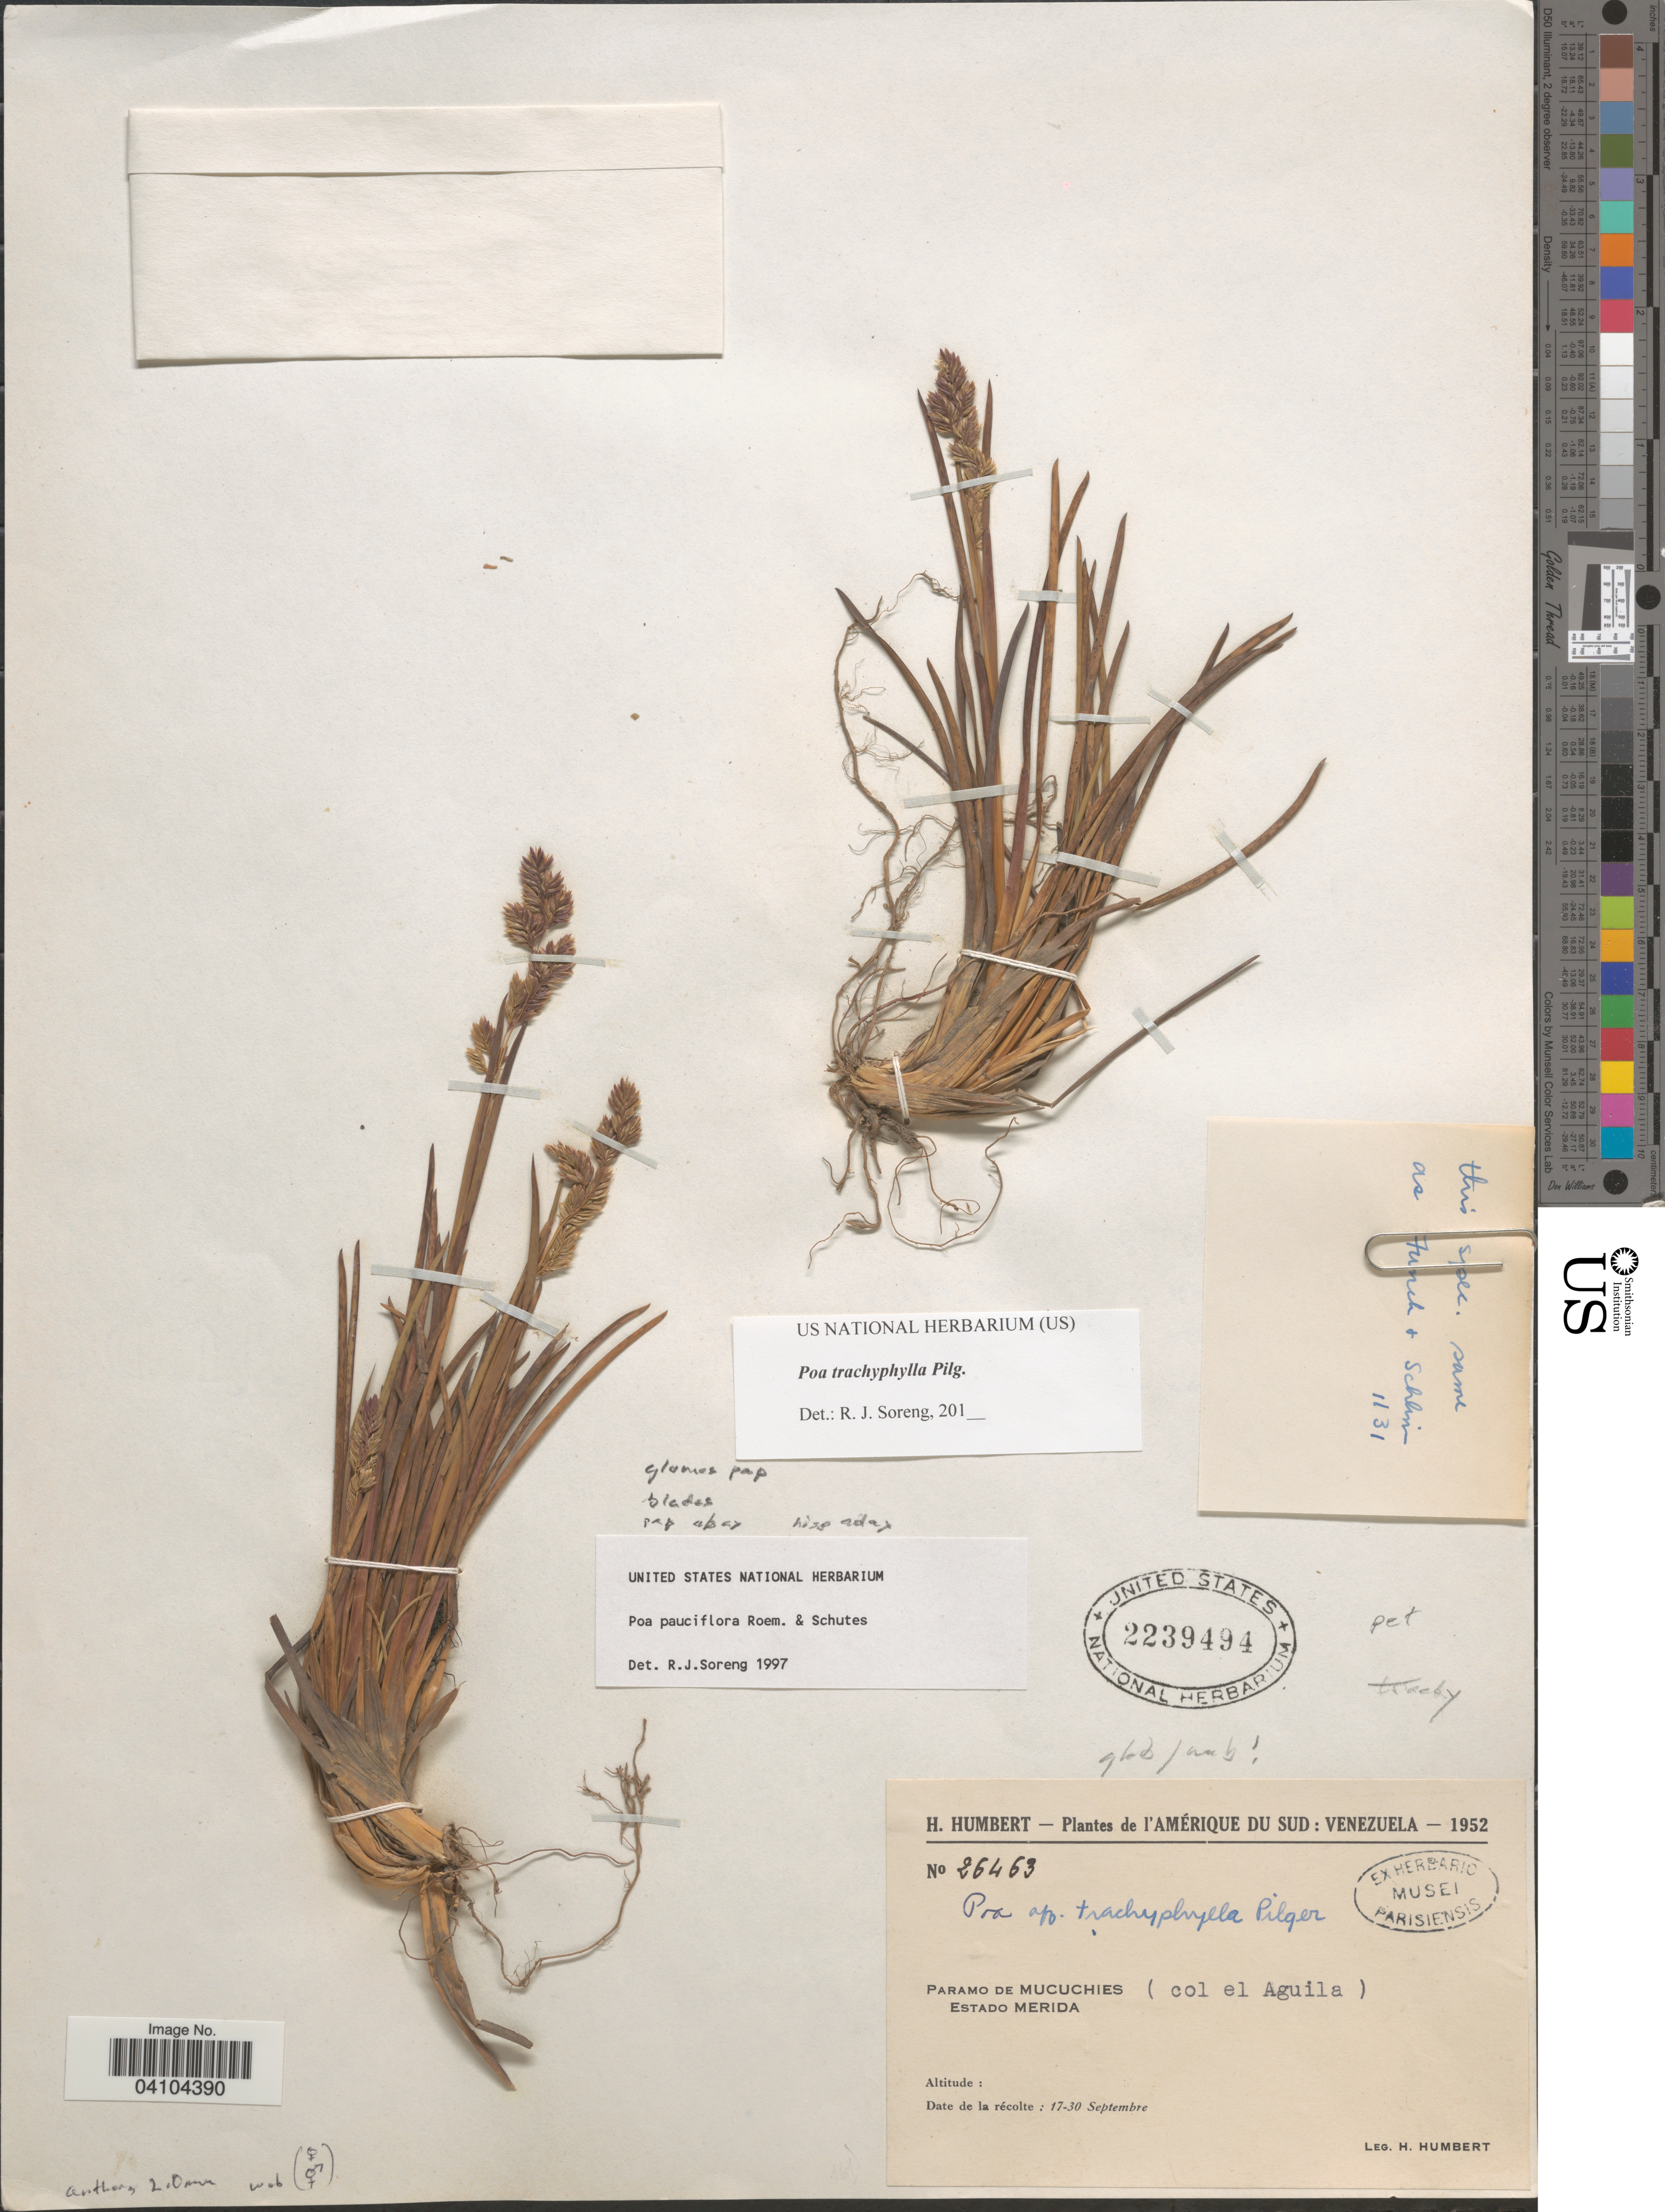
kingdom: Plantae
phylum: Tracheophyta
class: Liliopsida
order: Poales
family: Poaceae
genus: Poa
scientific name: Poa trachyphylla Hack., nom. illeg.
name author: Hack.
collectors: H. Humbert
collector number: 26463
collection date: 1952-09-17/1952-09-30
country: Venezuela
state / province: Merida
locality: Paramo de Mucuchies (col el Aguila).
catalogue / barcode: US 2239494